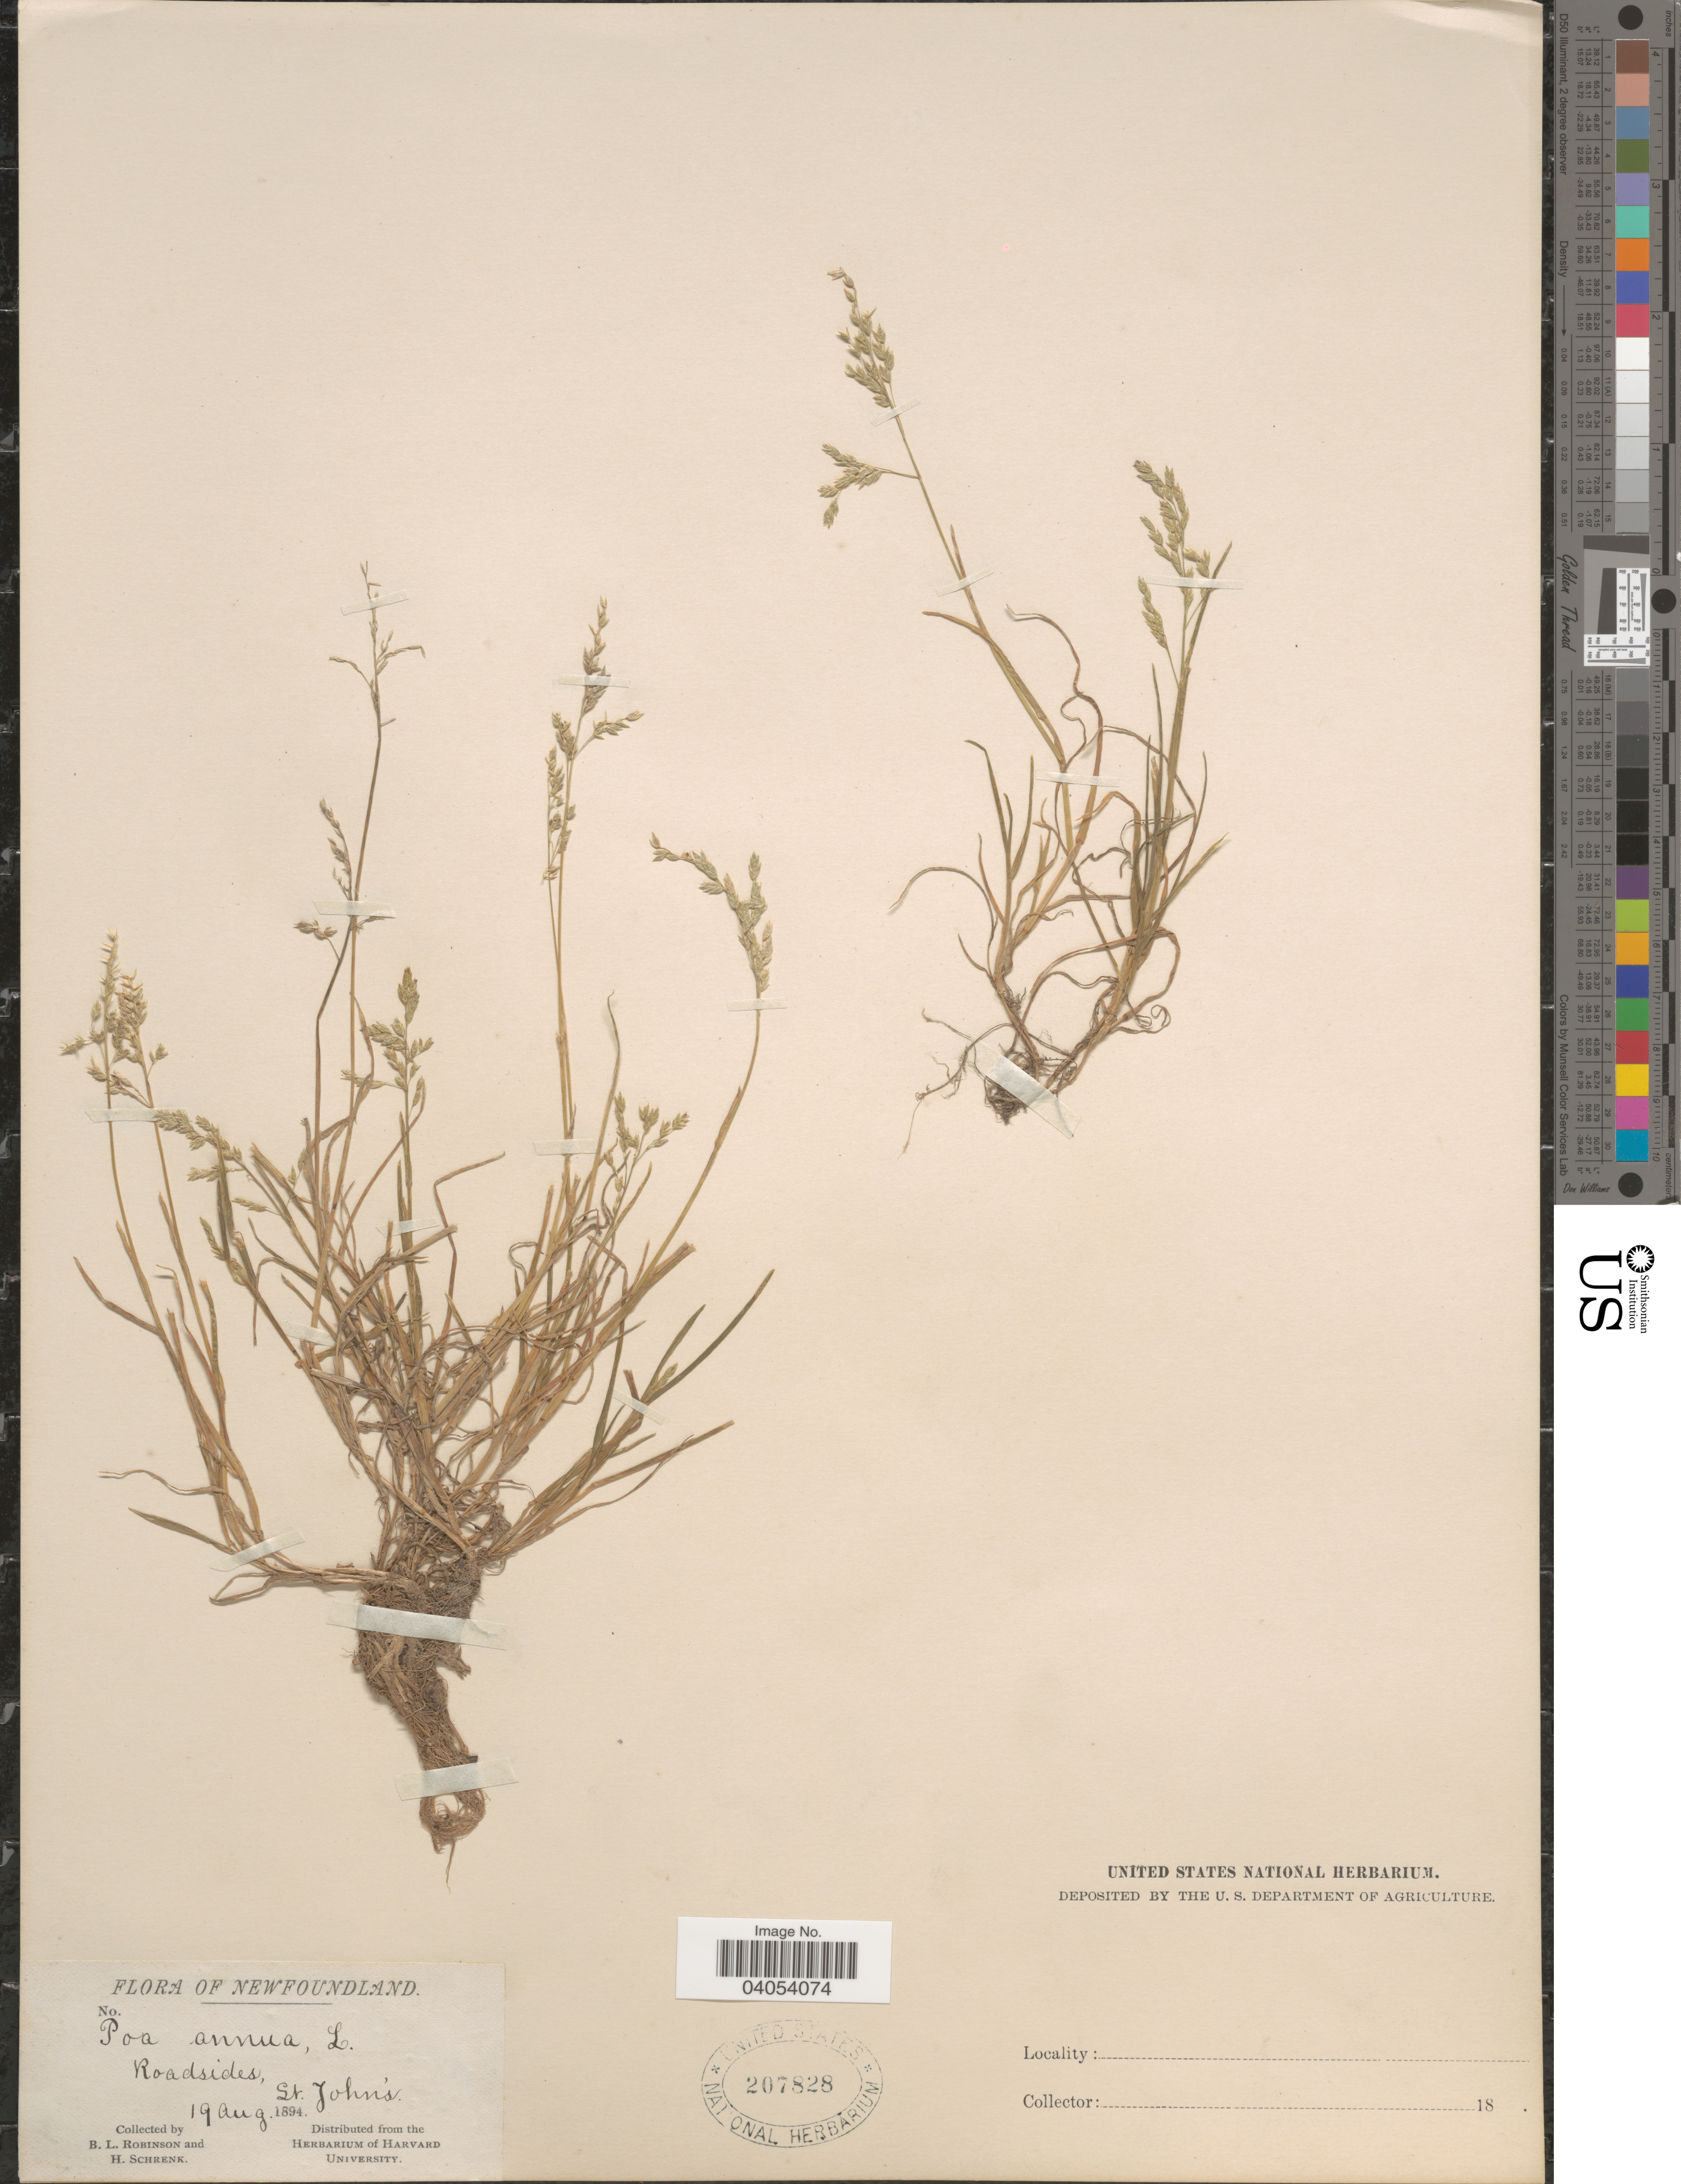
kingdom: Plantae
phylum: Tracheophyta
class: Liliopsida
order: Poales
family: Poaceae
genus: Poa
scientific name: Poa annua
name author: L.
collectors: B. L. Robinson & H. Schrenk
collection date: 1894-08-19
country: Canada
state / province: Newfoundland and Labrador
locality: Roadsides, St. John's.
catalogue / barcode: US 207828